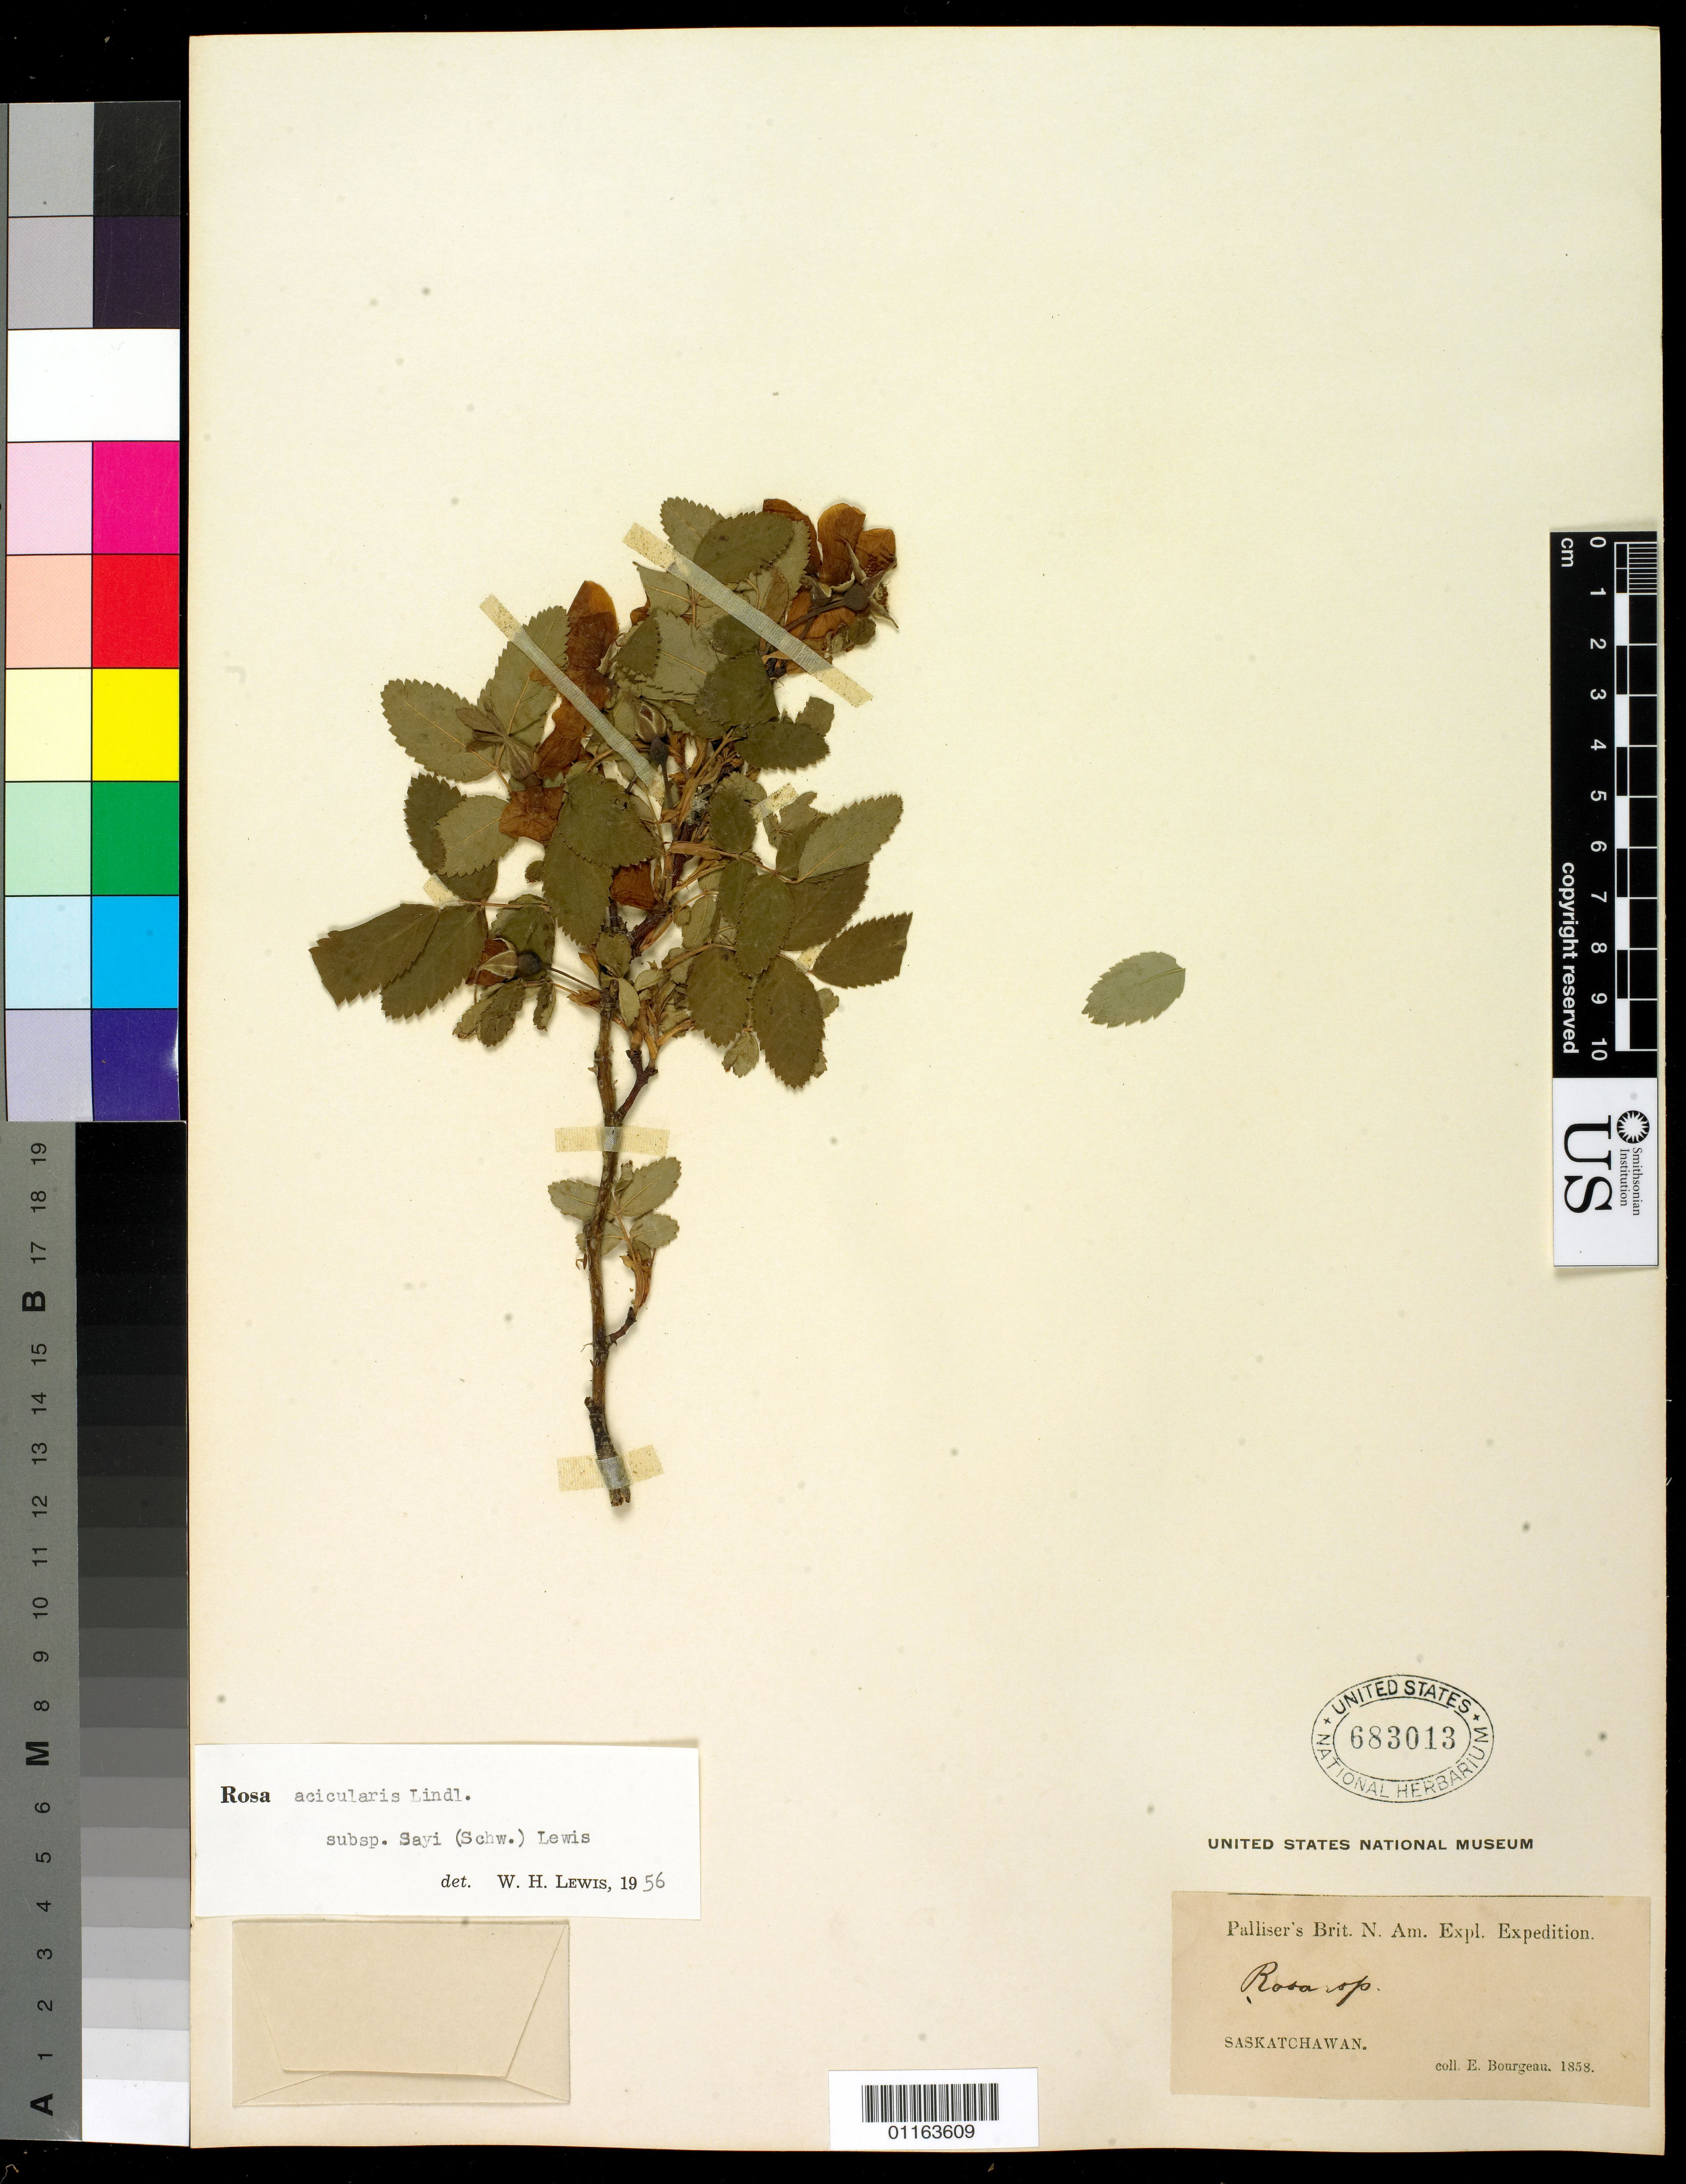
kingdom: Plantae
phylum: Tracheophyta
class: Magnoliopsida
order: Rosales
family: Rosaceae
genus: Rosa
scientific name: Rosa acicularis subsp. sayi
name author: (Schwein.) W.H. Lewis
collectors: E. Bourgeau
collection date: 1858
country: Canada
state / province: Saskatchewan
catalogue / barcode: US 683013